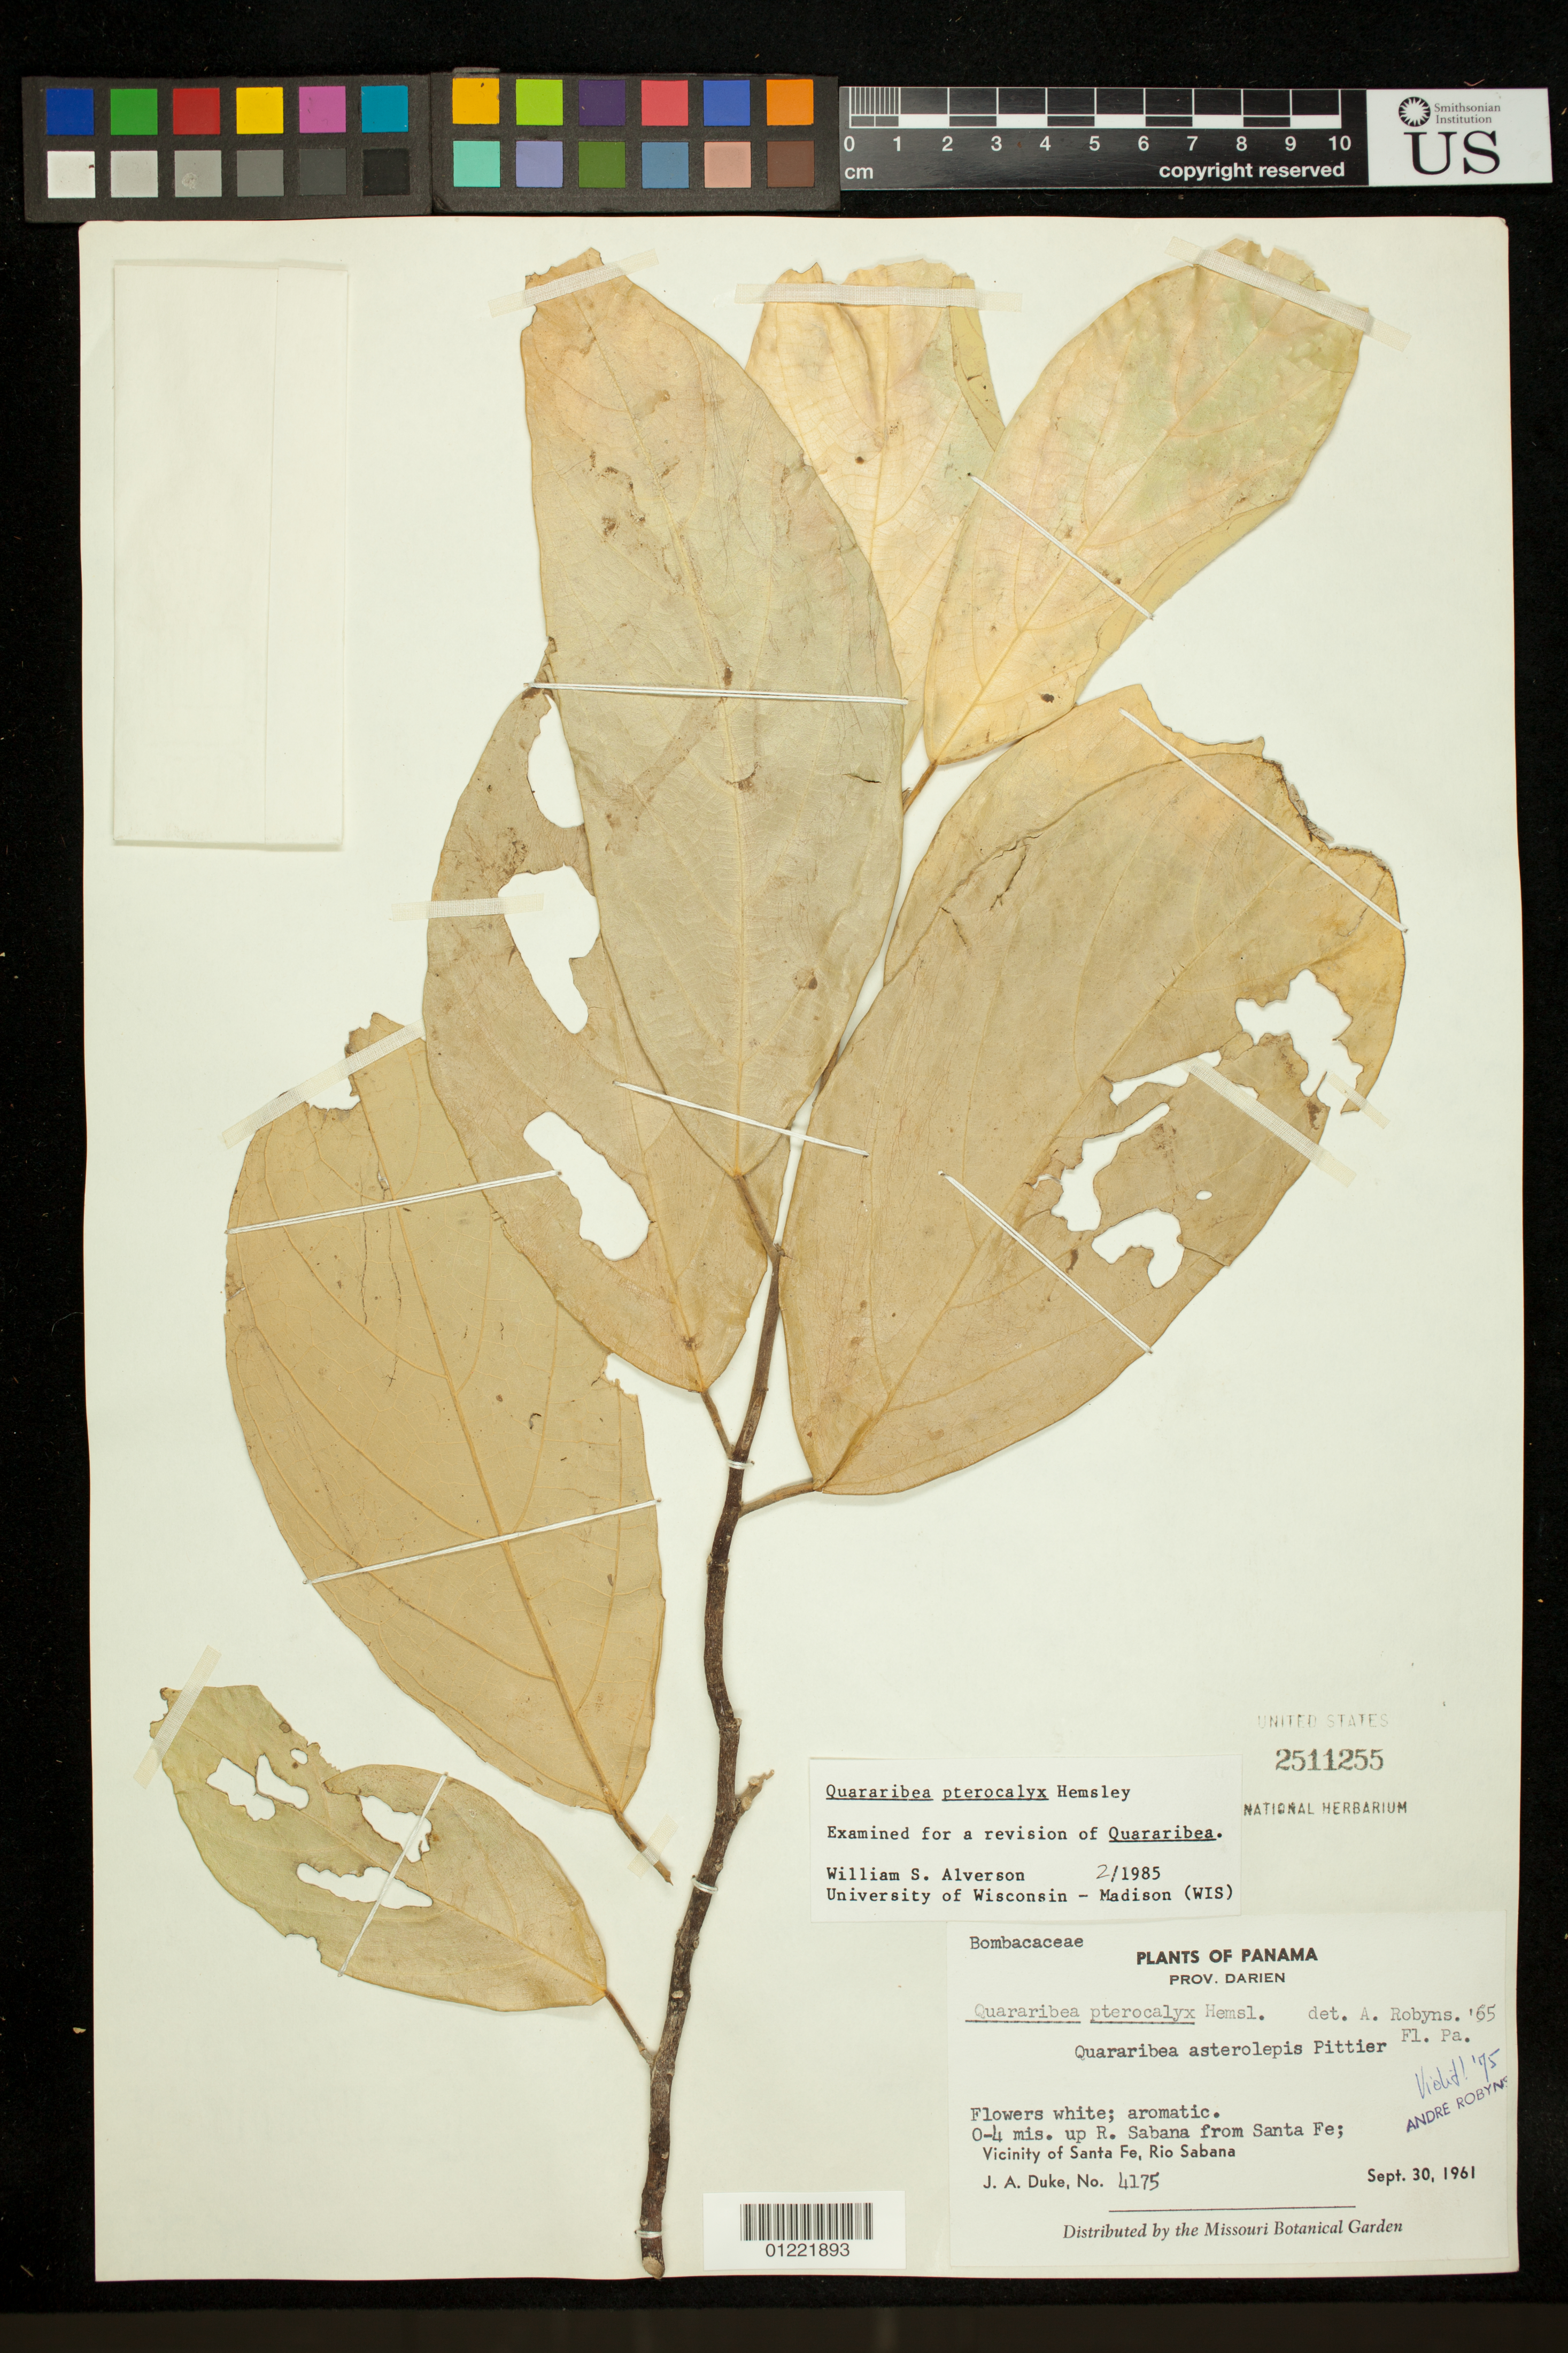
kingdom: Plantae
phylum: Tracheophyta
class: Magnoliopsida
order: Malvales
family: Malvaceae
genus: Quararibea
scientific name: Quararibea pterocalyx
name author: Hemsl.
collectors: J. A. Duke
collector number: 4175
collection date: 1961-09-30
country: Panama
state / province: Darién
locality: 0-4 mis. up R. Sabana from Santa Fe; Vicinity of Santa Fe, Rio Sabana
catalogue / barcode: US 2511255